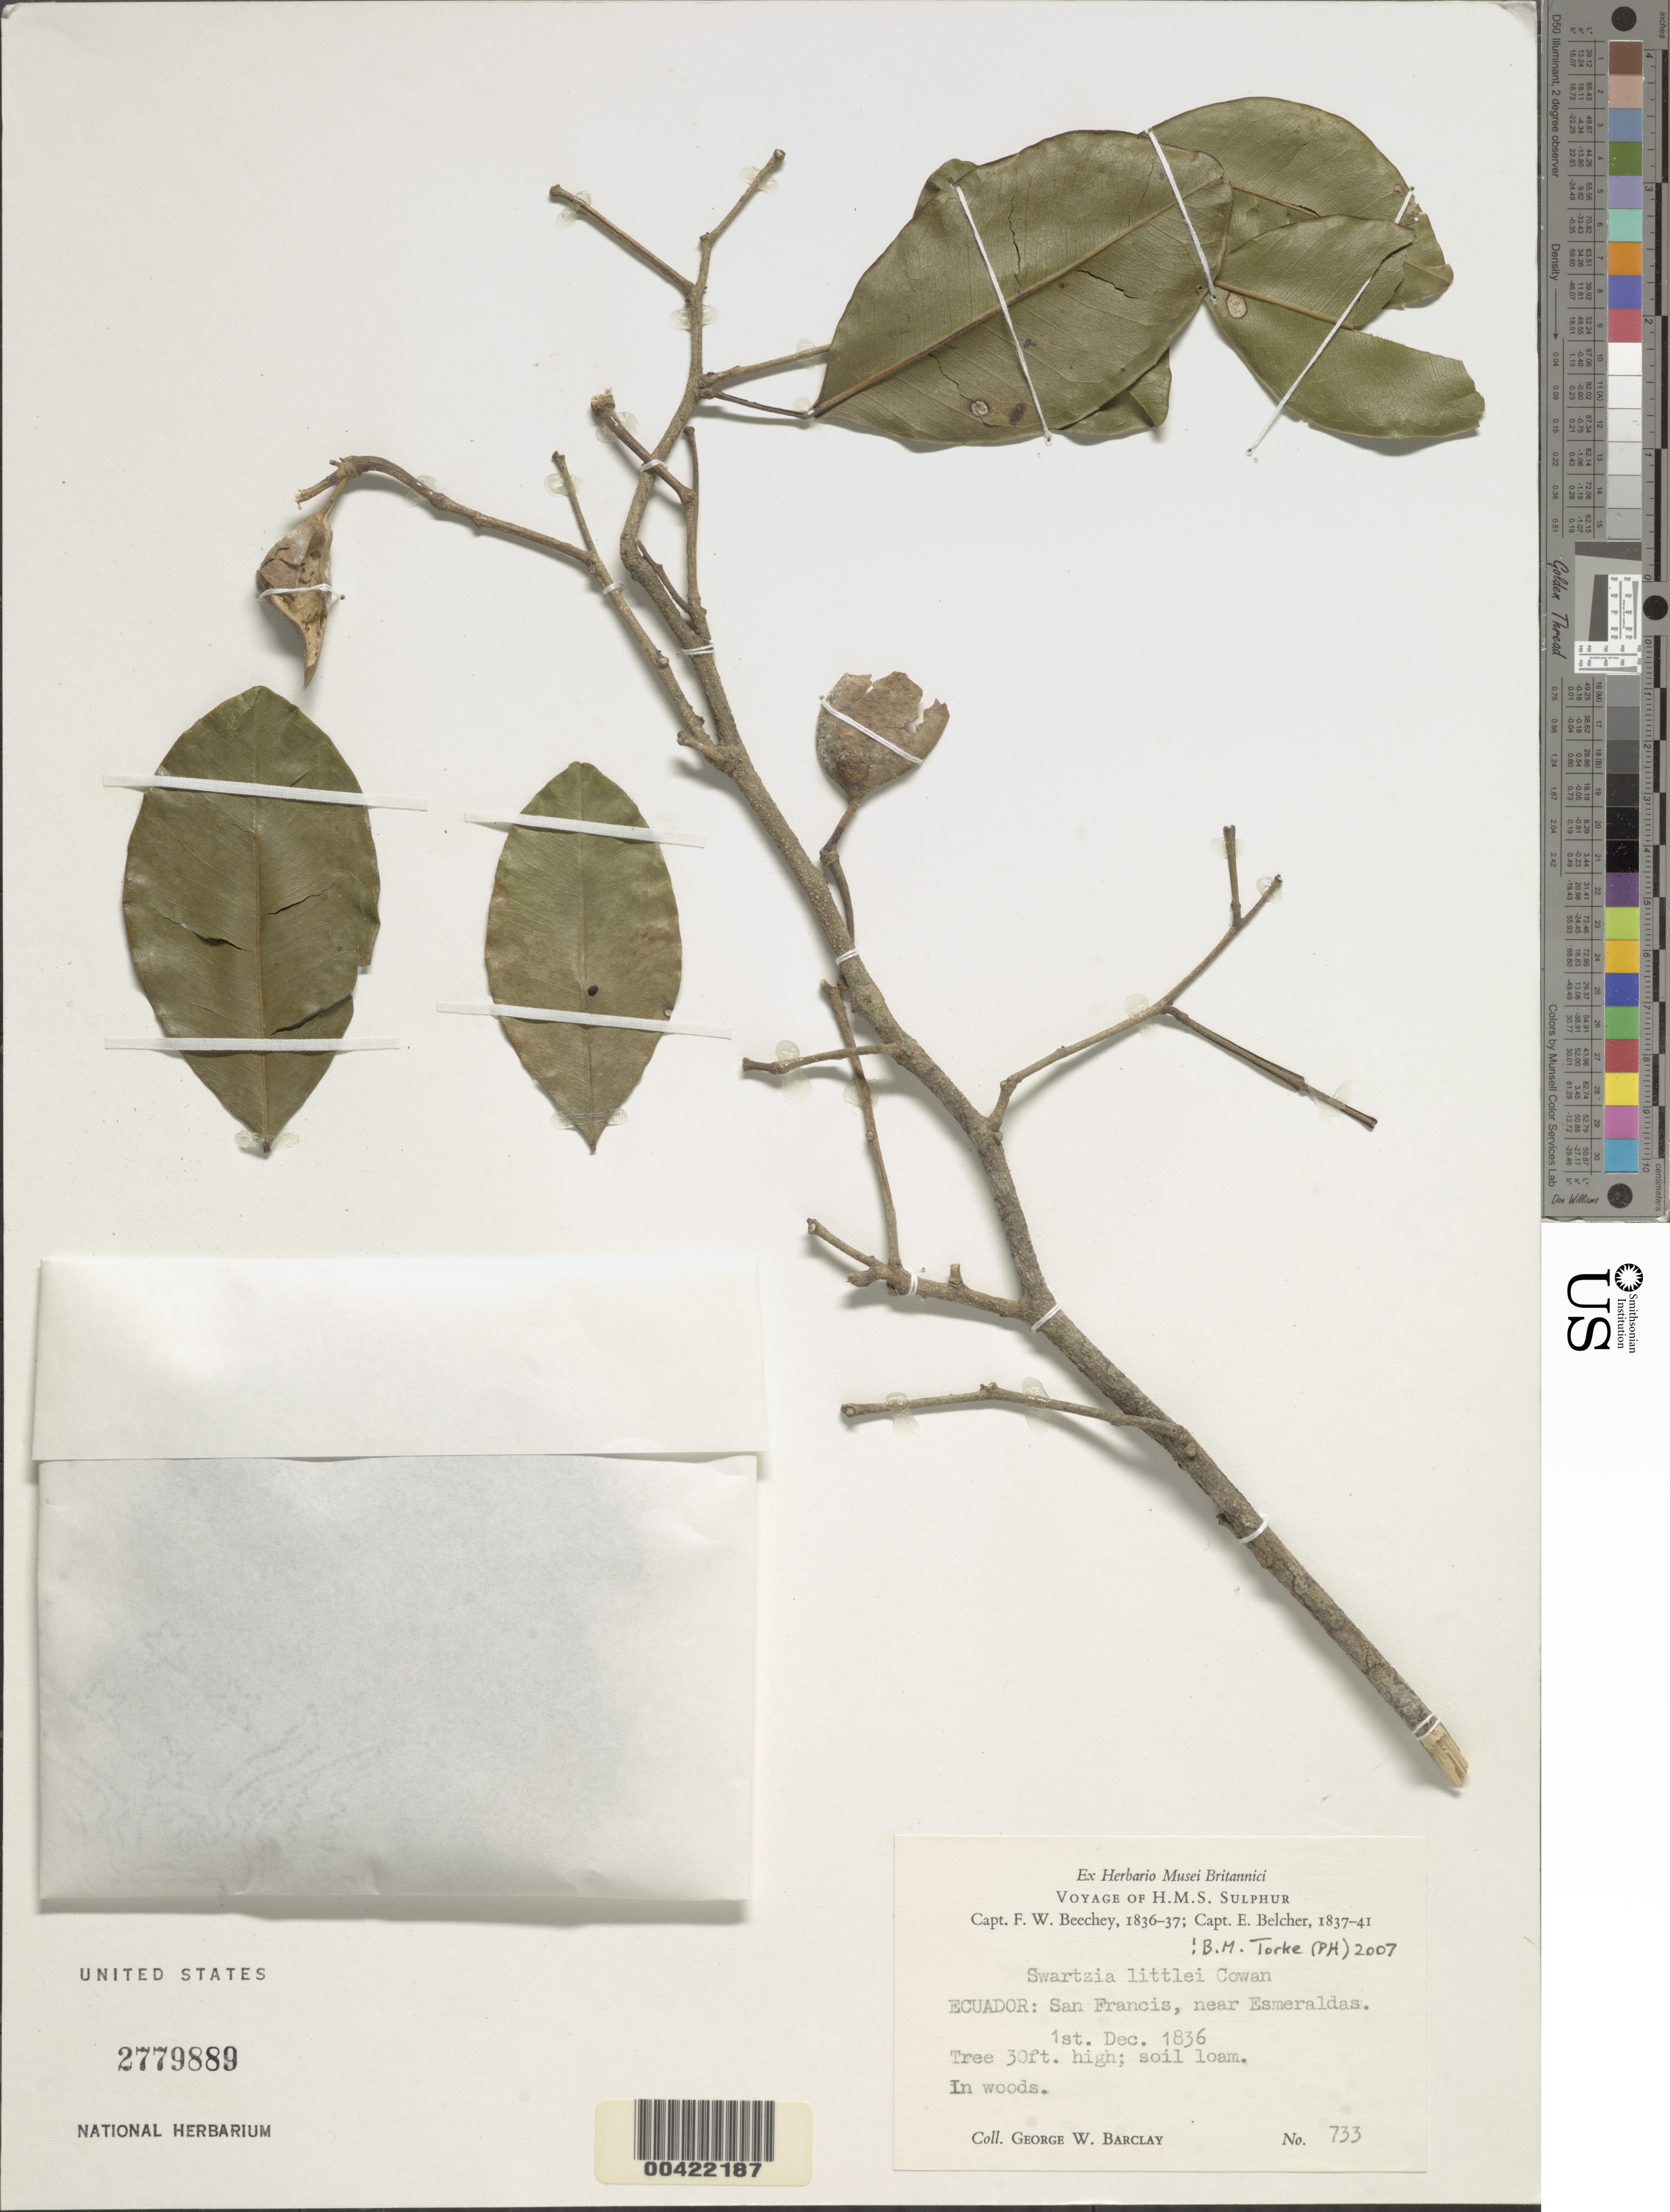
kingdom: Plantae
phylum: Tracheophyta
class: Magnoliopsida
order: Fabales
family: Fabaceae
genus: Swartzia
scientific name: Swartzia sp.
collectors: G. W. Barclay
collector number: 733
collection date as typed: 01 Dec 1836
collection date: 1836-12-01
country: Ecuador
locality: San francis, near Esmeraldas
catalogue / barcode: US 2779889